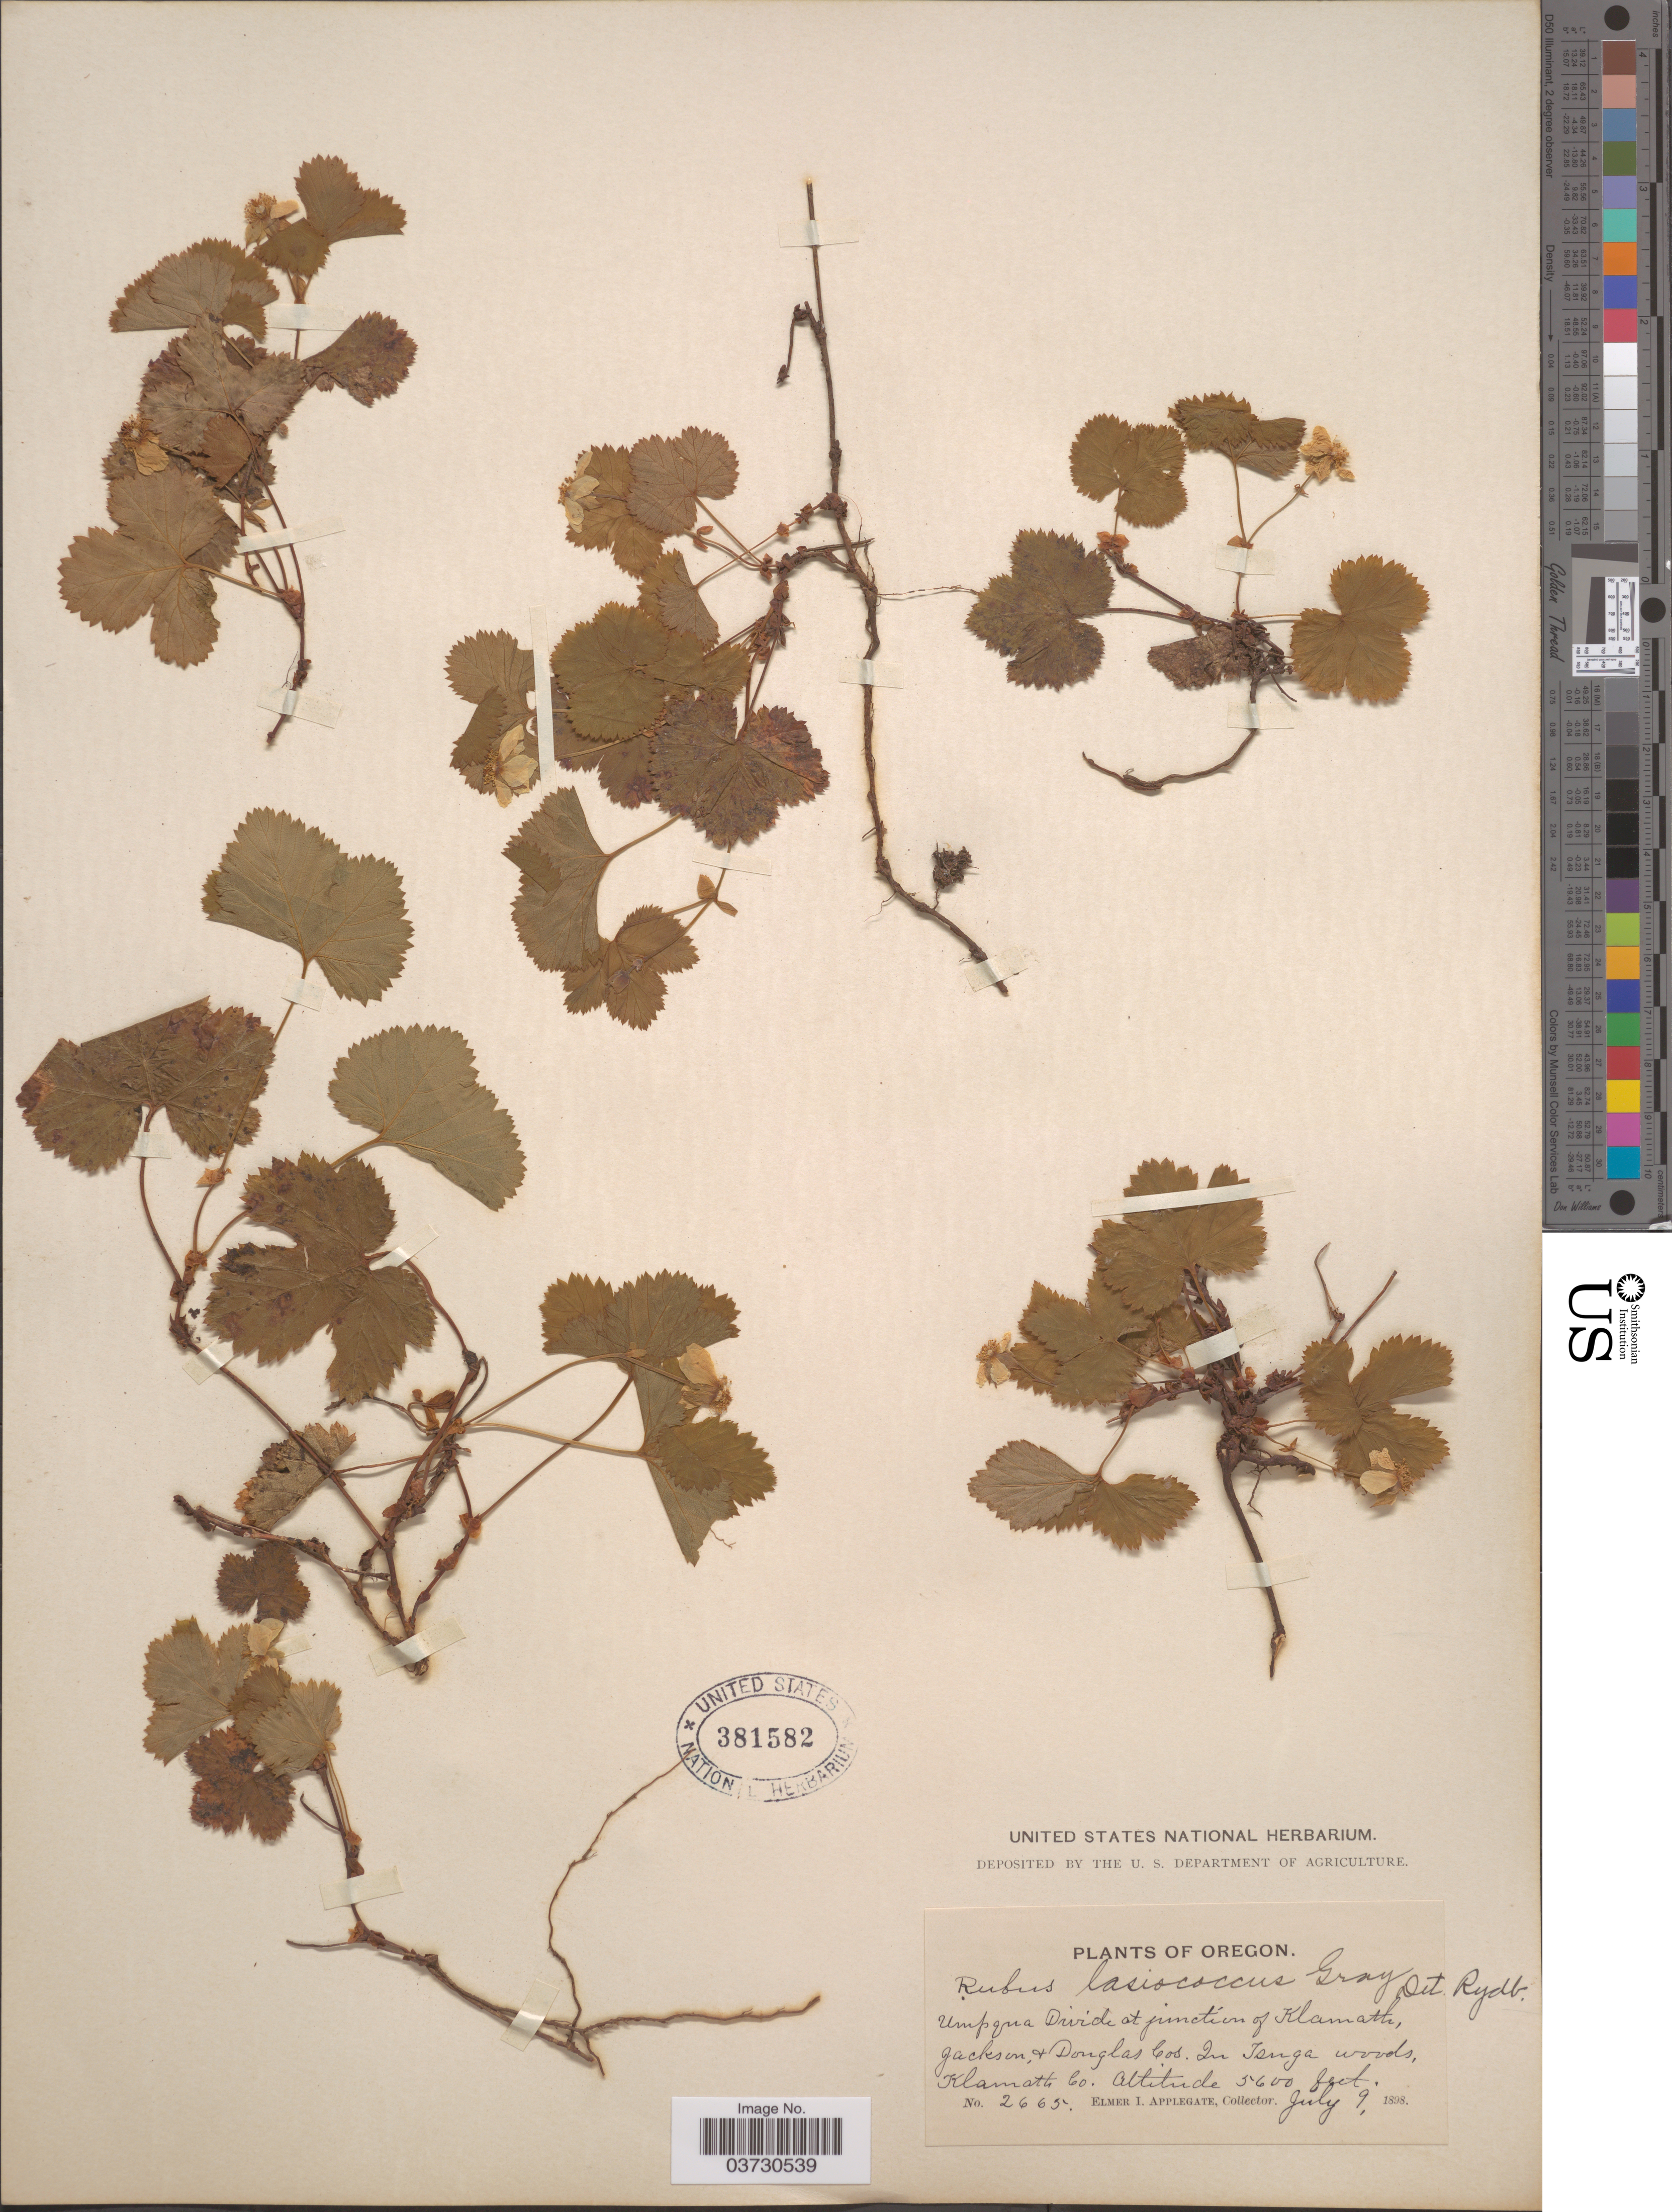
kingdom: Plantae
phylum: Tracheophyta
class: Magnoliopsida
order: Rosales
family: Rosaceae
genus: Rubus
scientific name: Rubus lasiococcus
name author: A. Gray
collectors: E. I. Applegate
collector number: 2665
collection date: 1898-07-09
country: United States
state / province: Oregon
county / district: Klamath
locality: Umpqua Divide at junction of Klamath, Jackson & Douglas Co's . In Tsuga woods, Klamath Co.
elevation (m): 1707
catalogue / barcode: US 381582